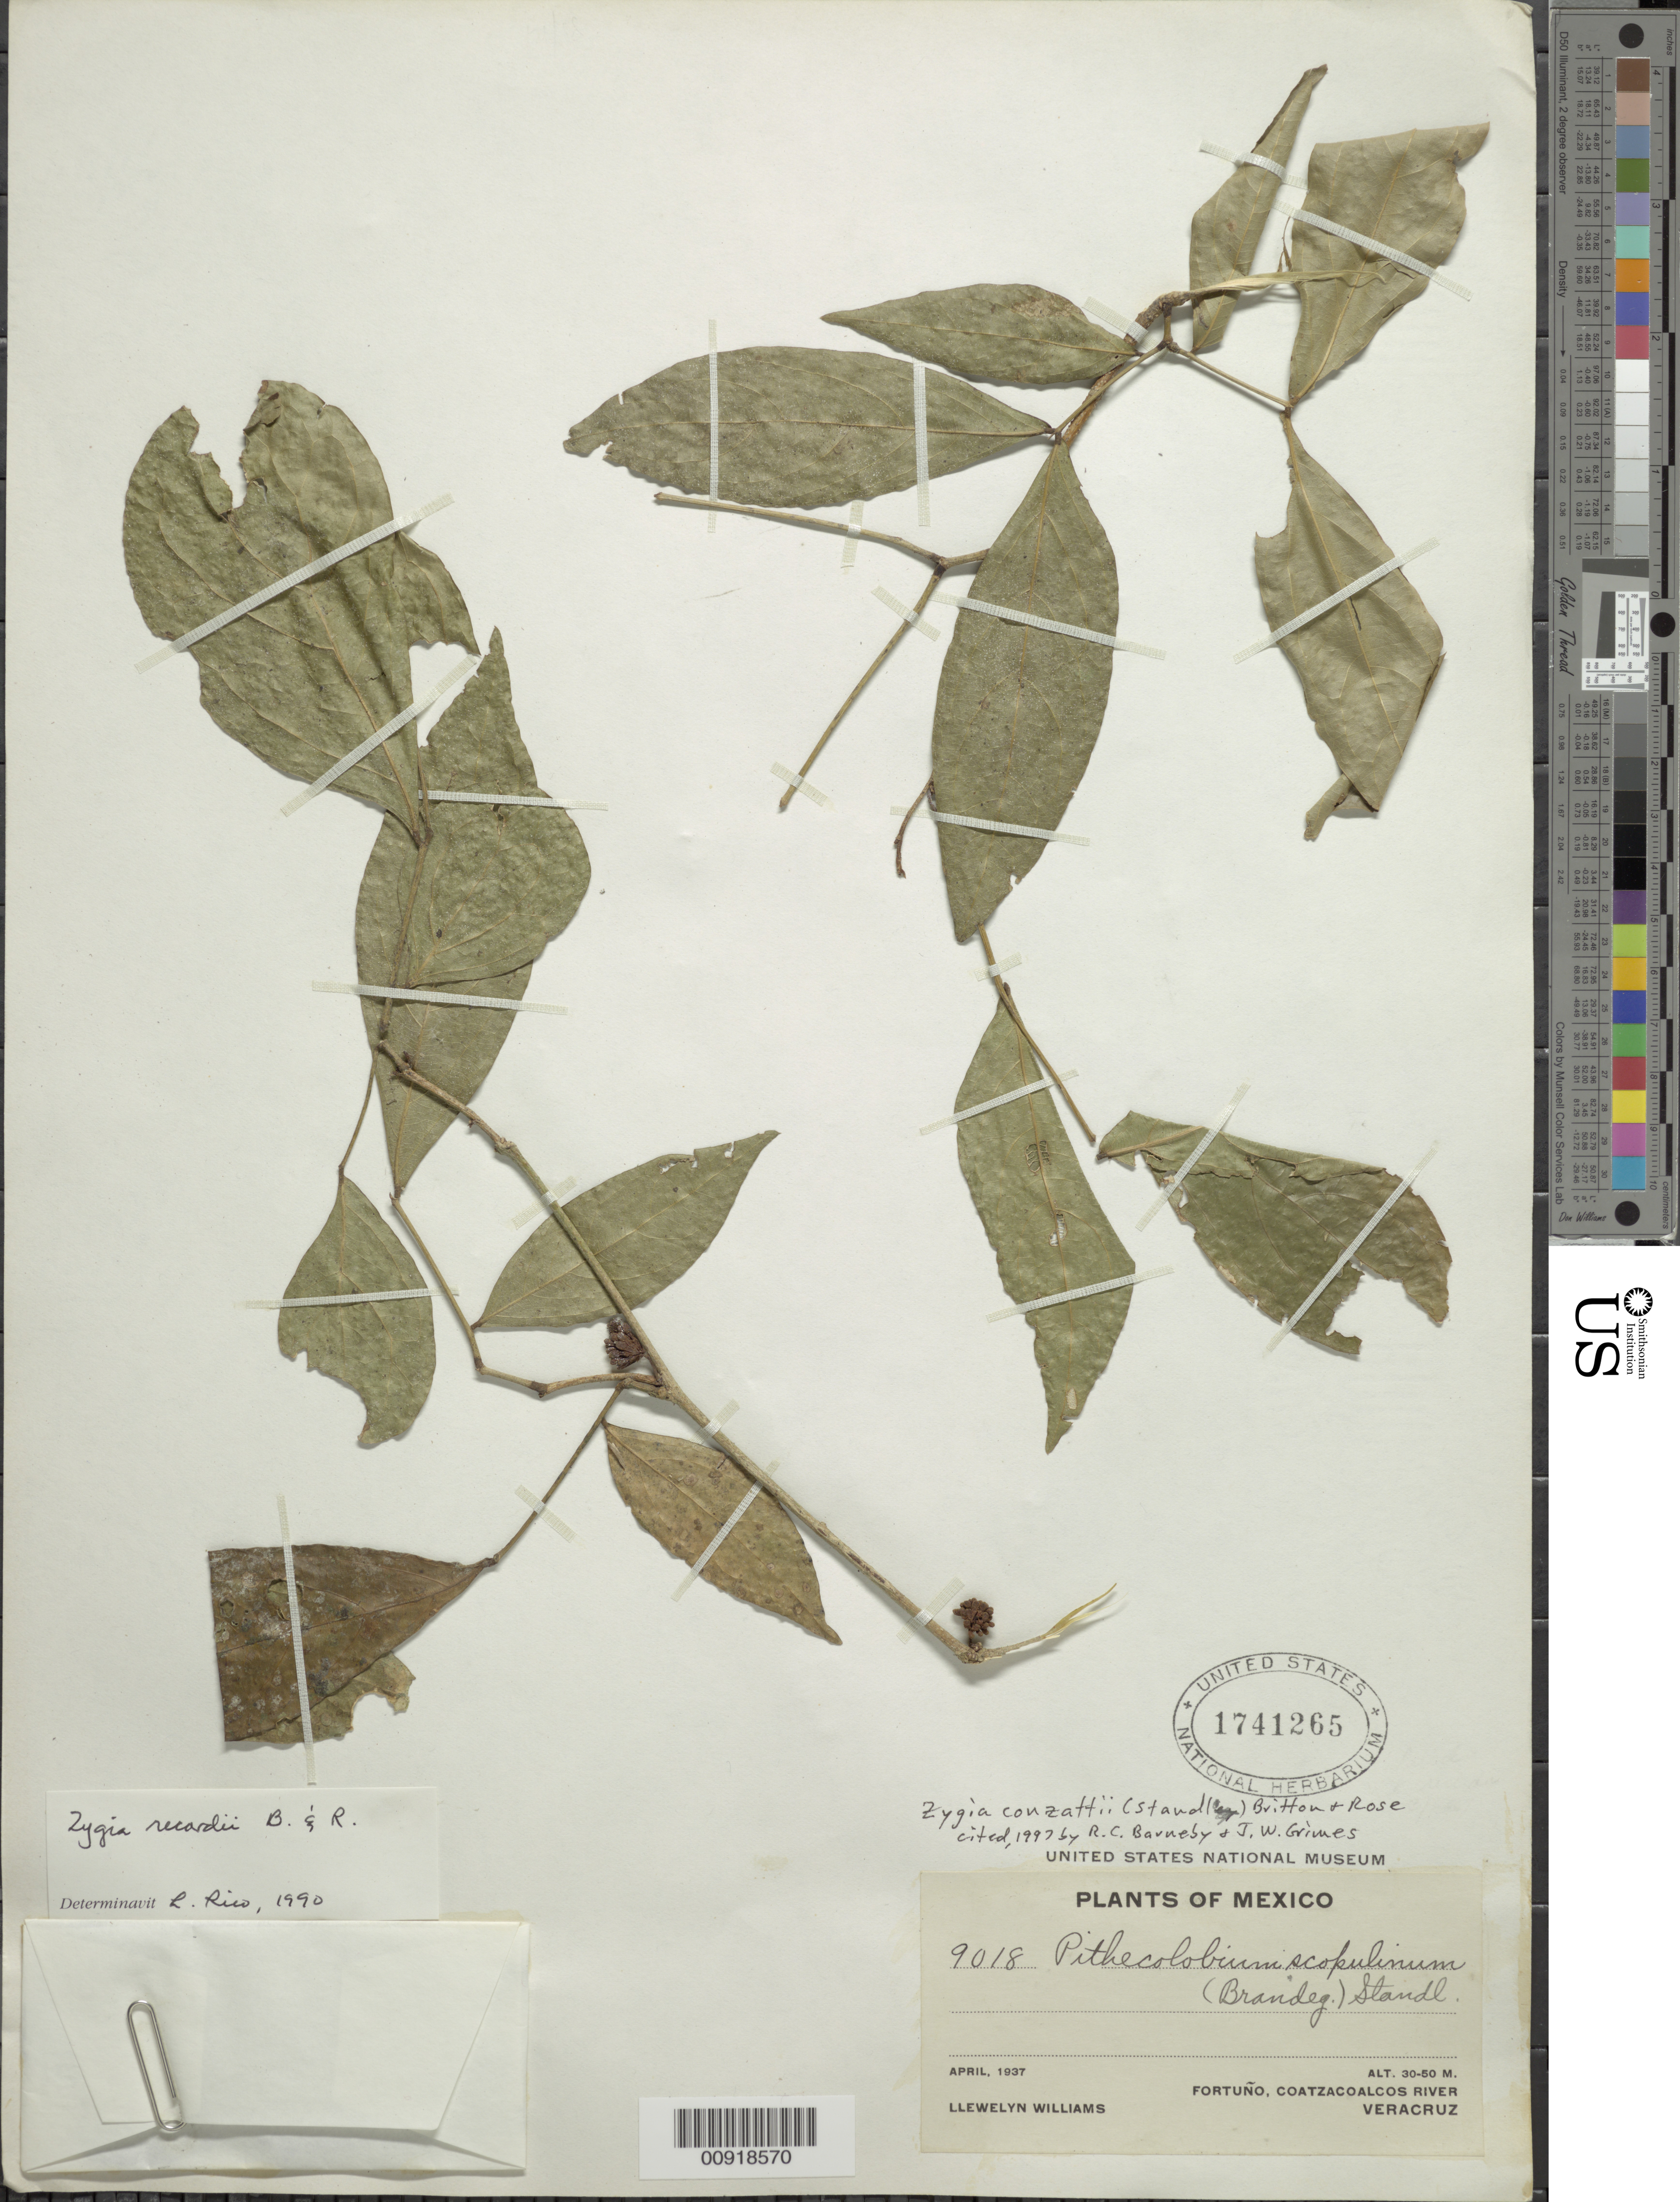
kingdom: Plantae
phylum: Tracheophyta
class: Magnoliopsida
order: Fabales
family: Fabaceae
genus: Zygia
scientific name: Zygia conzattii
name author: (Standl.) Britton & Rose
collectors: L. Williams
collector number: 9018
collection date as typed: Apr 1937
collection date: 1937-04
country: Mexico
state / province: Veracruz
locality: Fortuño, Coatzacoalcos River, Veracruz.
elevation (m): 50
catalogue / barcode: US 1741265